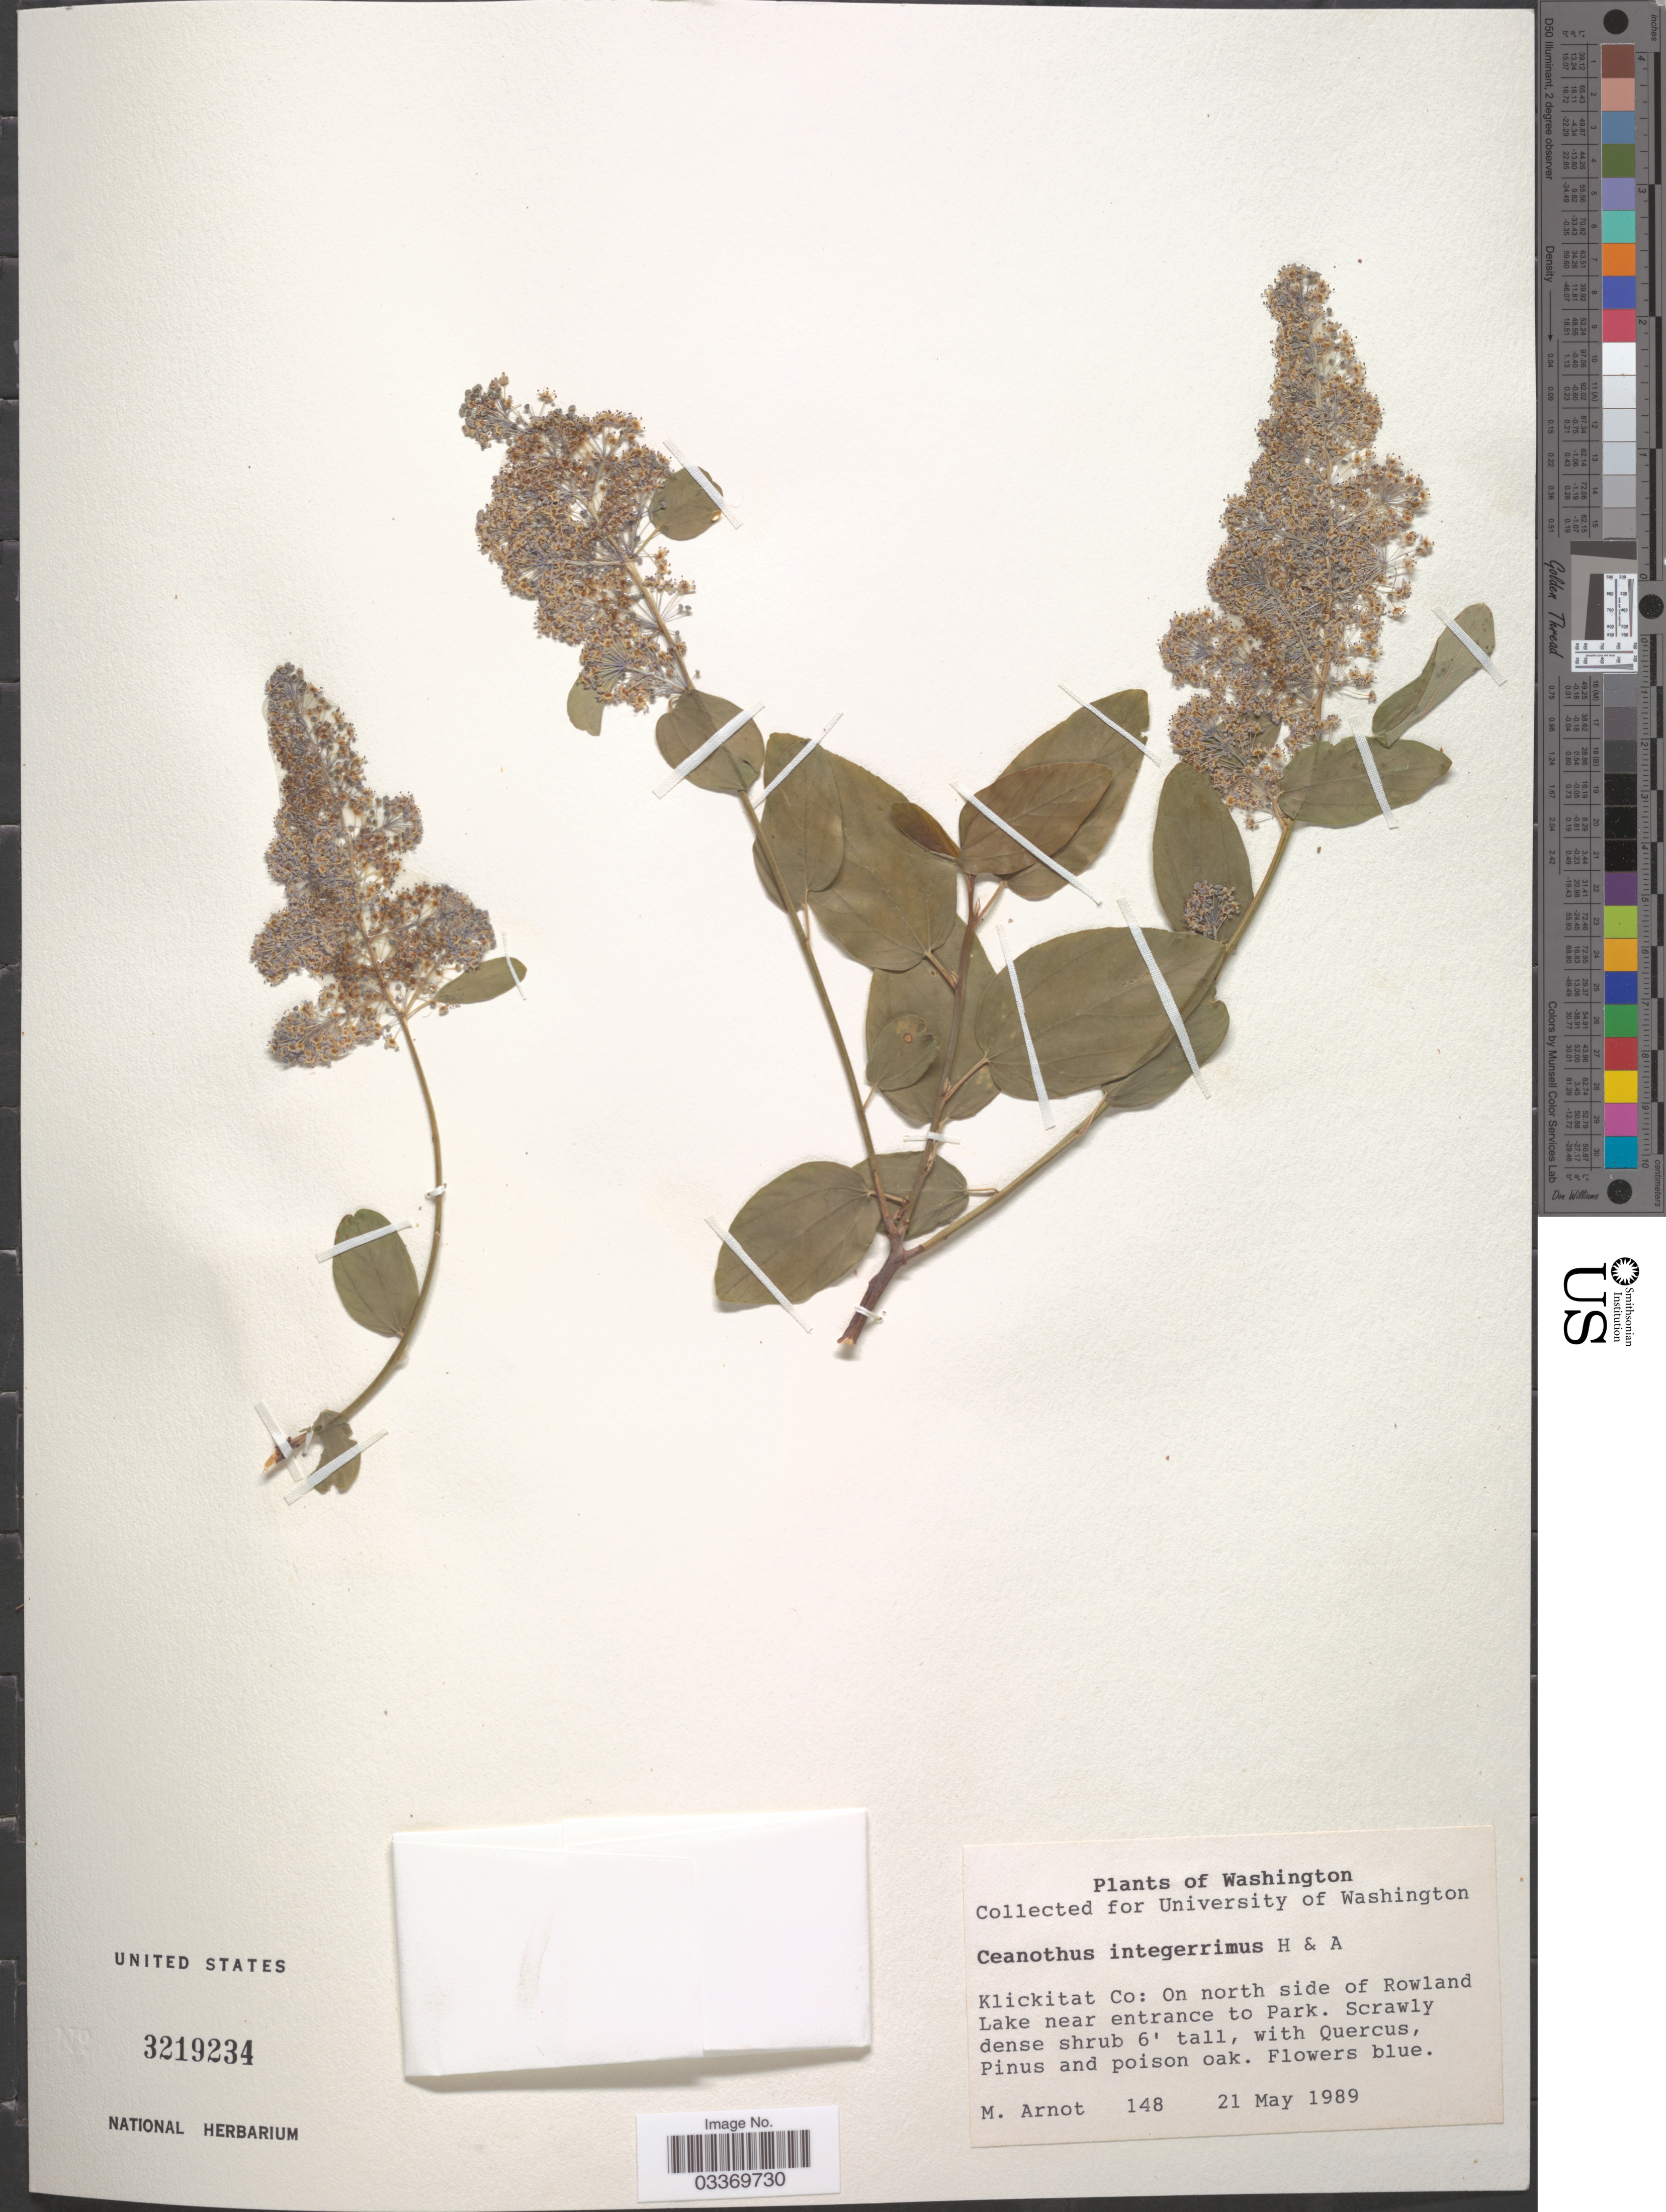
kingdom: Plantae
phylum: Tracheophyta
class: Magnoliopsida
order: Rosales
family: Rhamnaceae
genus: Ceanothus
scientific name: Ceanothus integerrimus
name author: Hook. & Arn.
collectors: M. Arnot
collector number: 148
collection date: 1989-05-21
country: United States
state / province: Washington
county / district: Klickitat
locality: Klickitat Co: On north side of Rowland Lake near entrance to Park.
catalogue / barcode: US 3219234